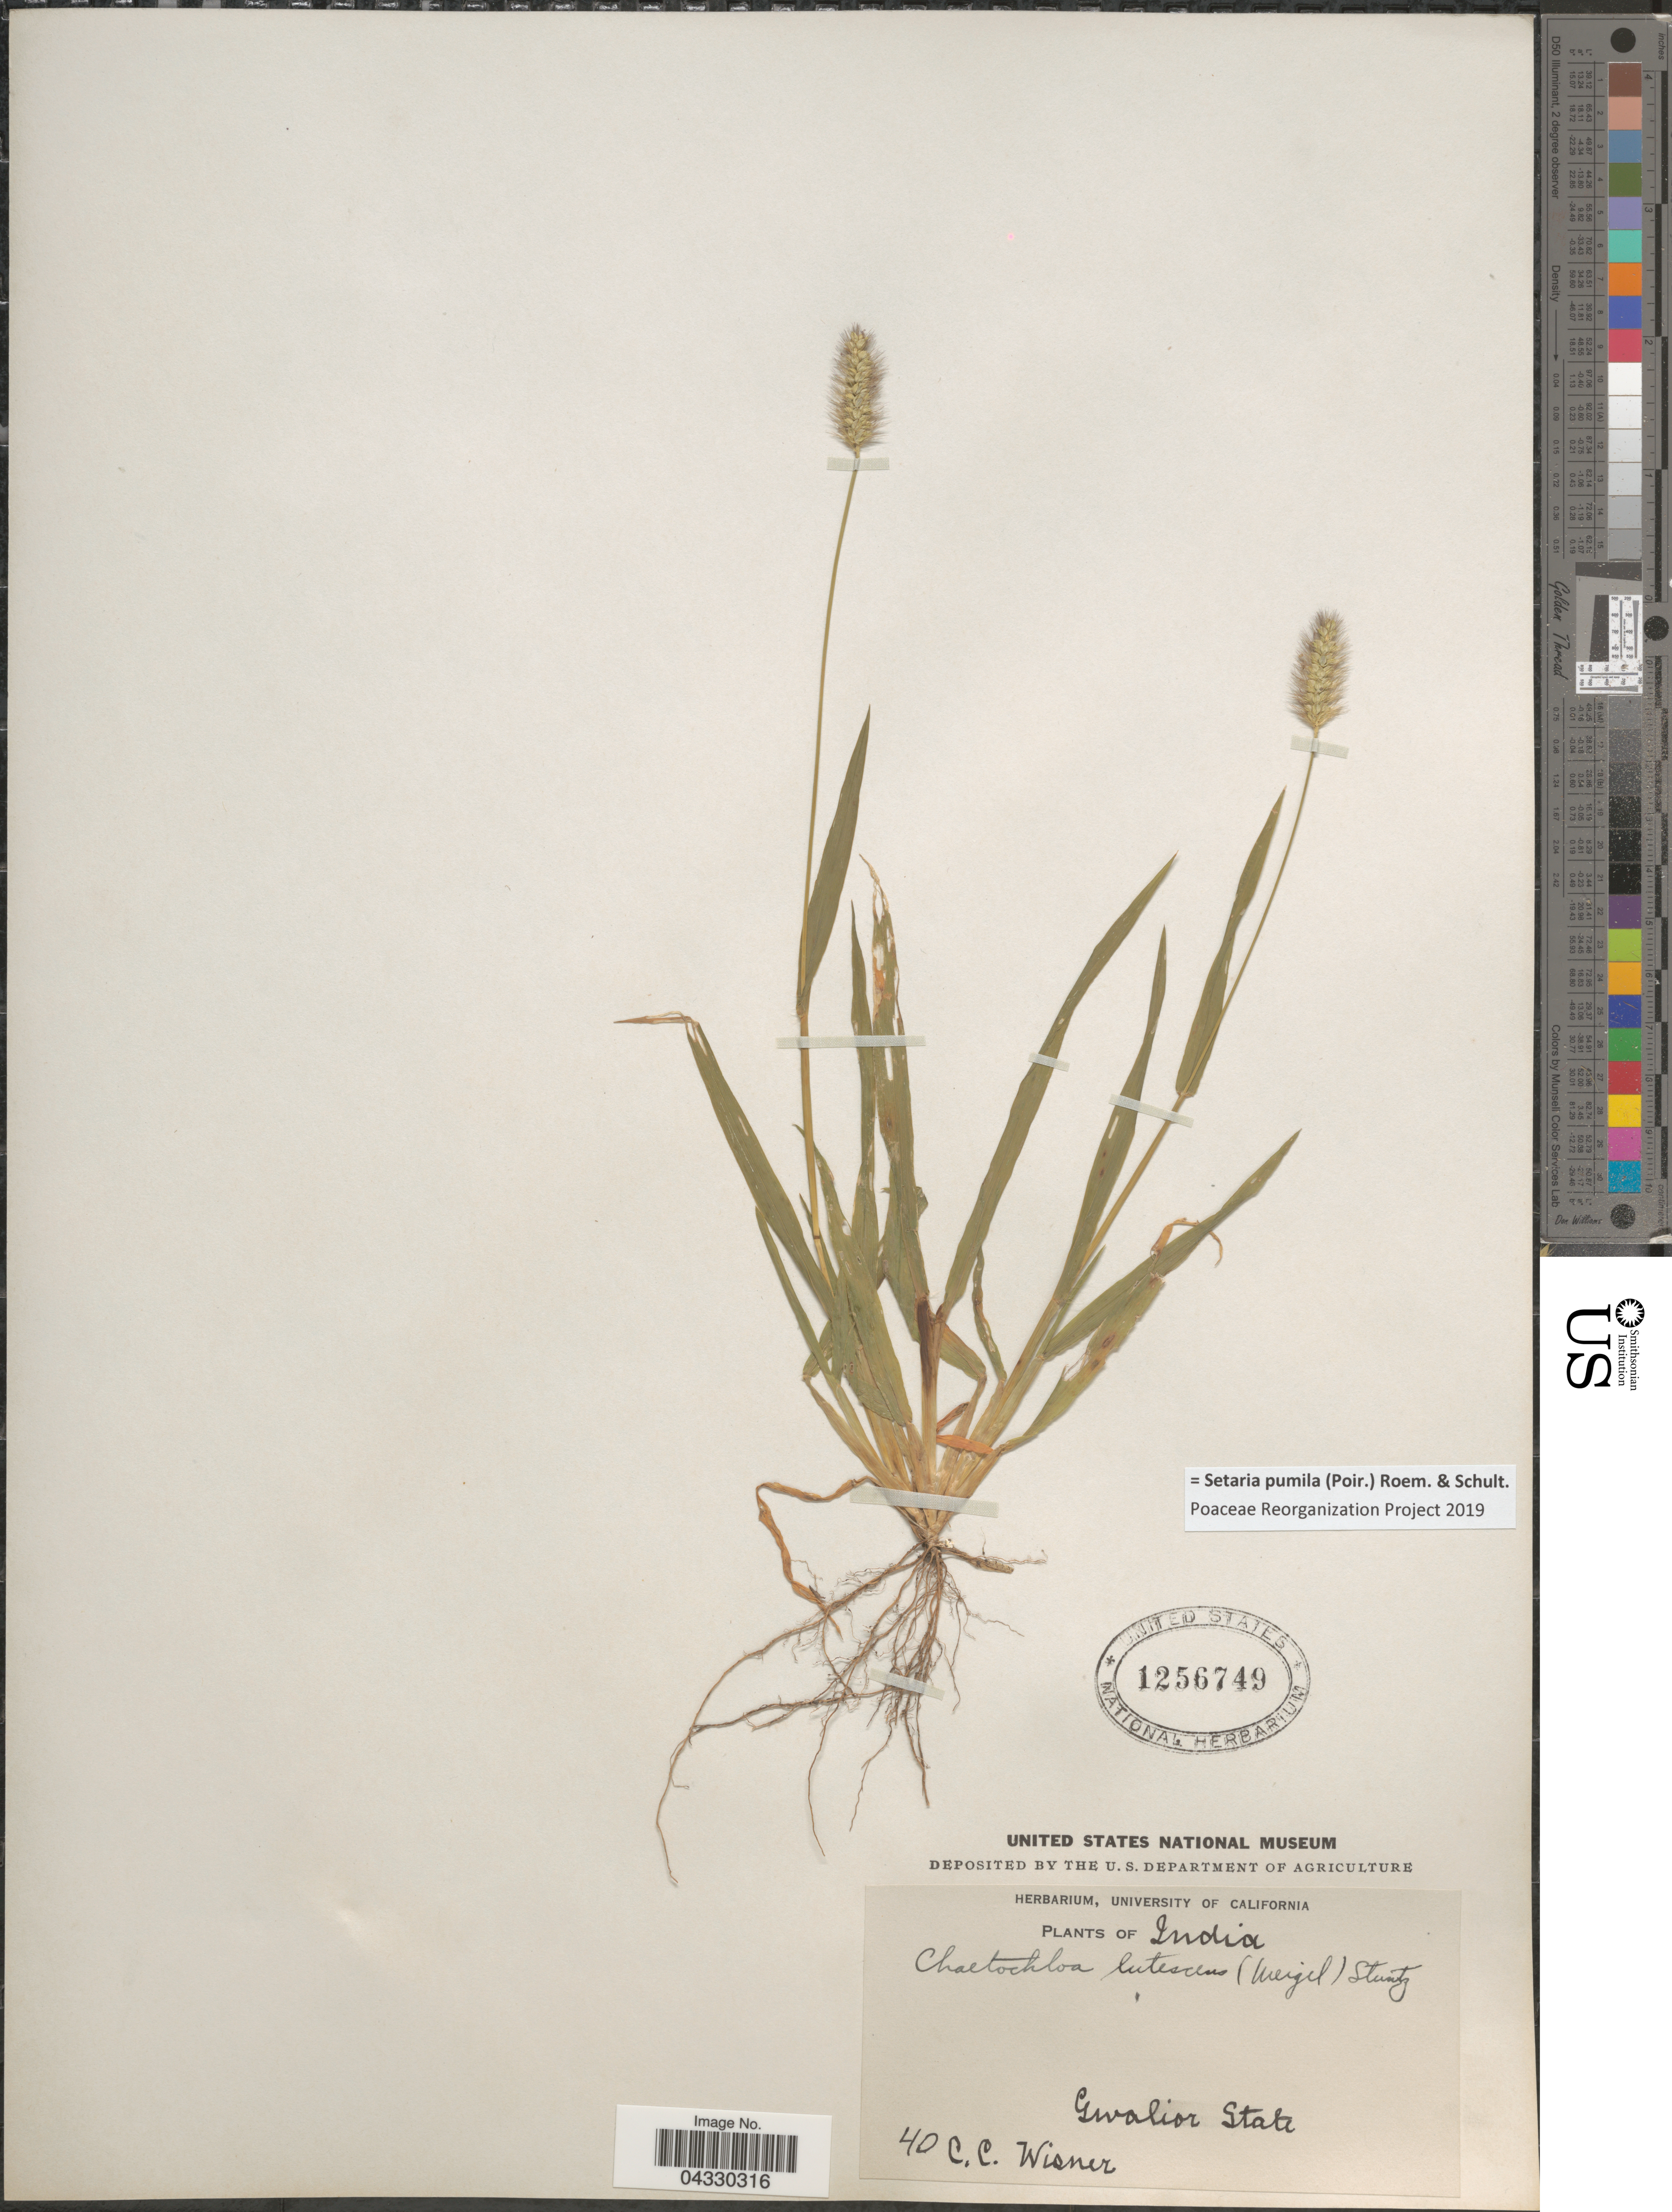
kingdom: Plantae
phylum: Tracheophyta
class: Liliopsida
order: Poales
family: Poaceae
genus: Setaria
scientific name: Setaria pumila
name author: (Poir.) Roem. & Schult.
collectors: C. Wisner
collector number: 40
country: India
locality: Gwalior State.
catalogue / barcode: US 1256749